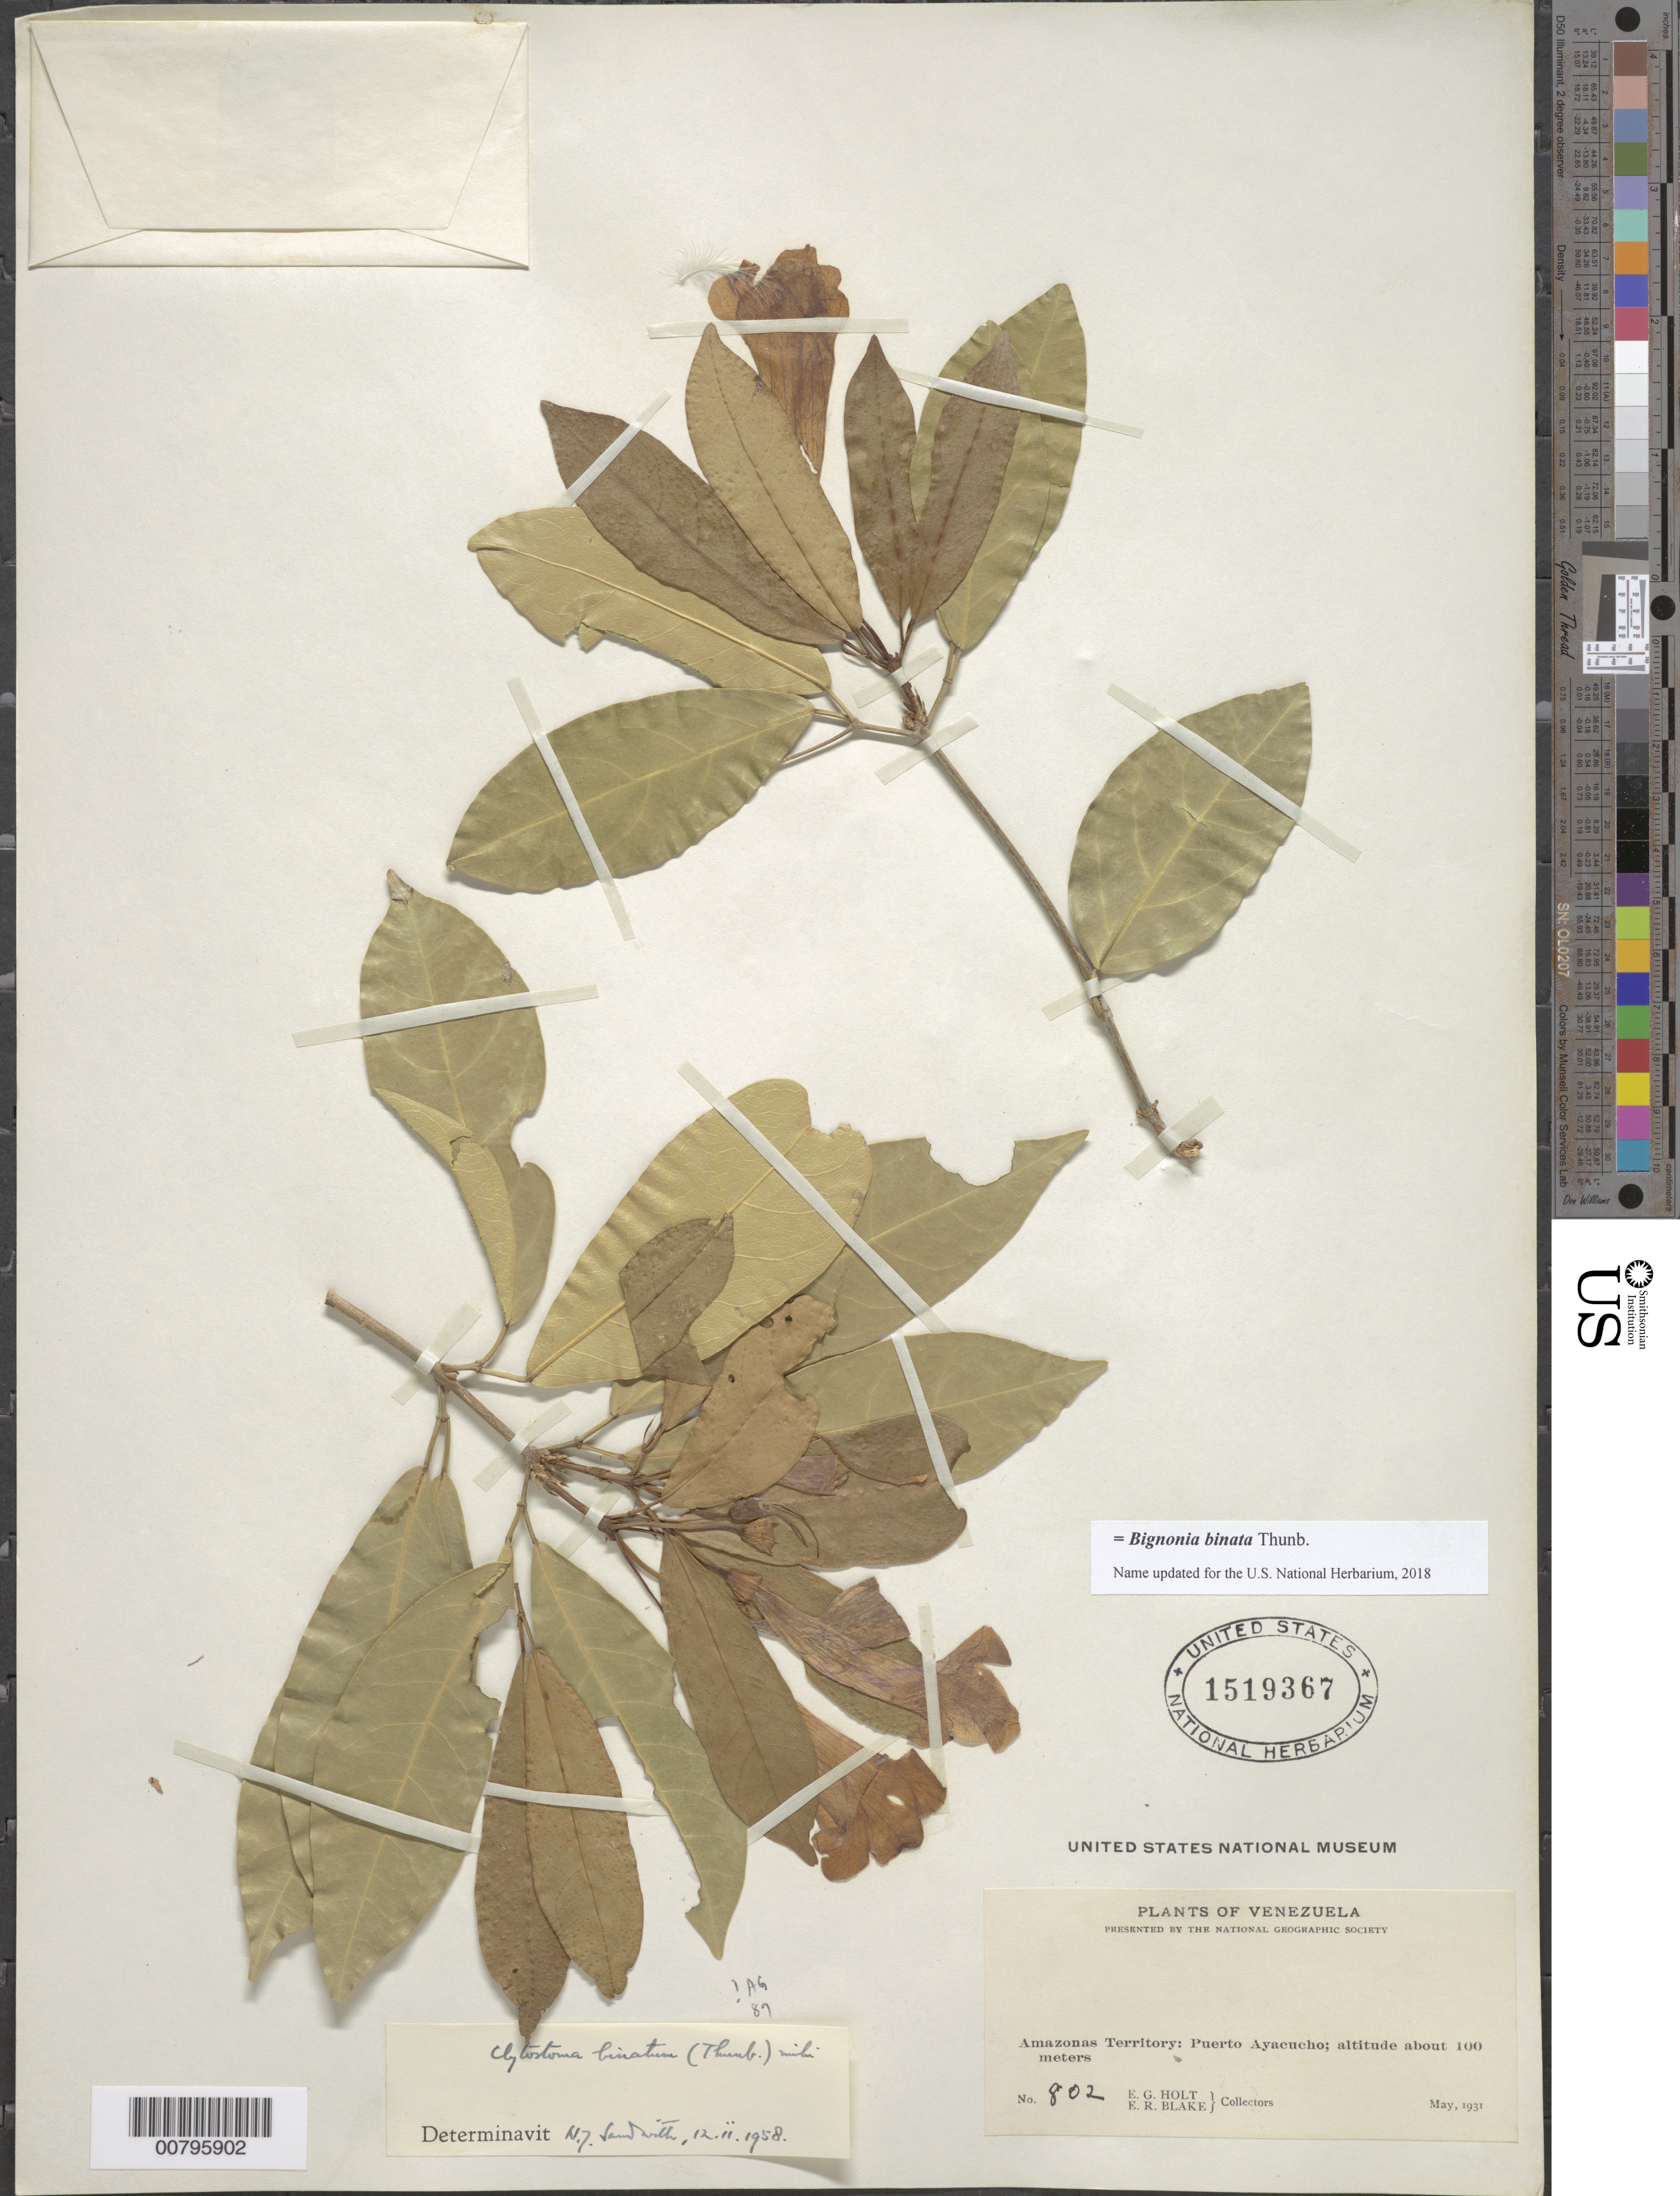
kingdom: Plantae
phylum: Tracheophyta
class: Magnoliopsida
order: Lamiales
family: Bignoniaceae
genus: Bignonia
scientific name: Bignonia binata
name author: Thunb.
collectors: E. Holt & E. R. Blake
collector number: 802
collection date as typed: May-31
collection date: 1931-05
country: Venezuela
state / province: Amazonas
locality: Puerto Ayacucho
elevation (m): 100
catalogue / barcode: US 1519367